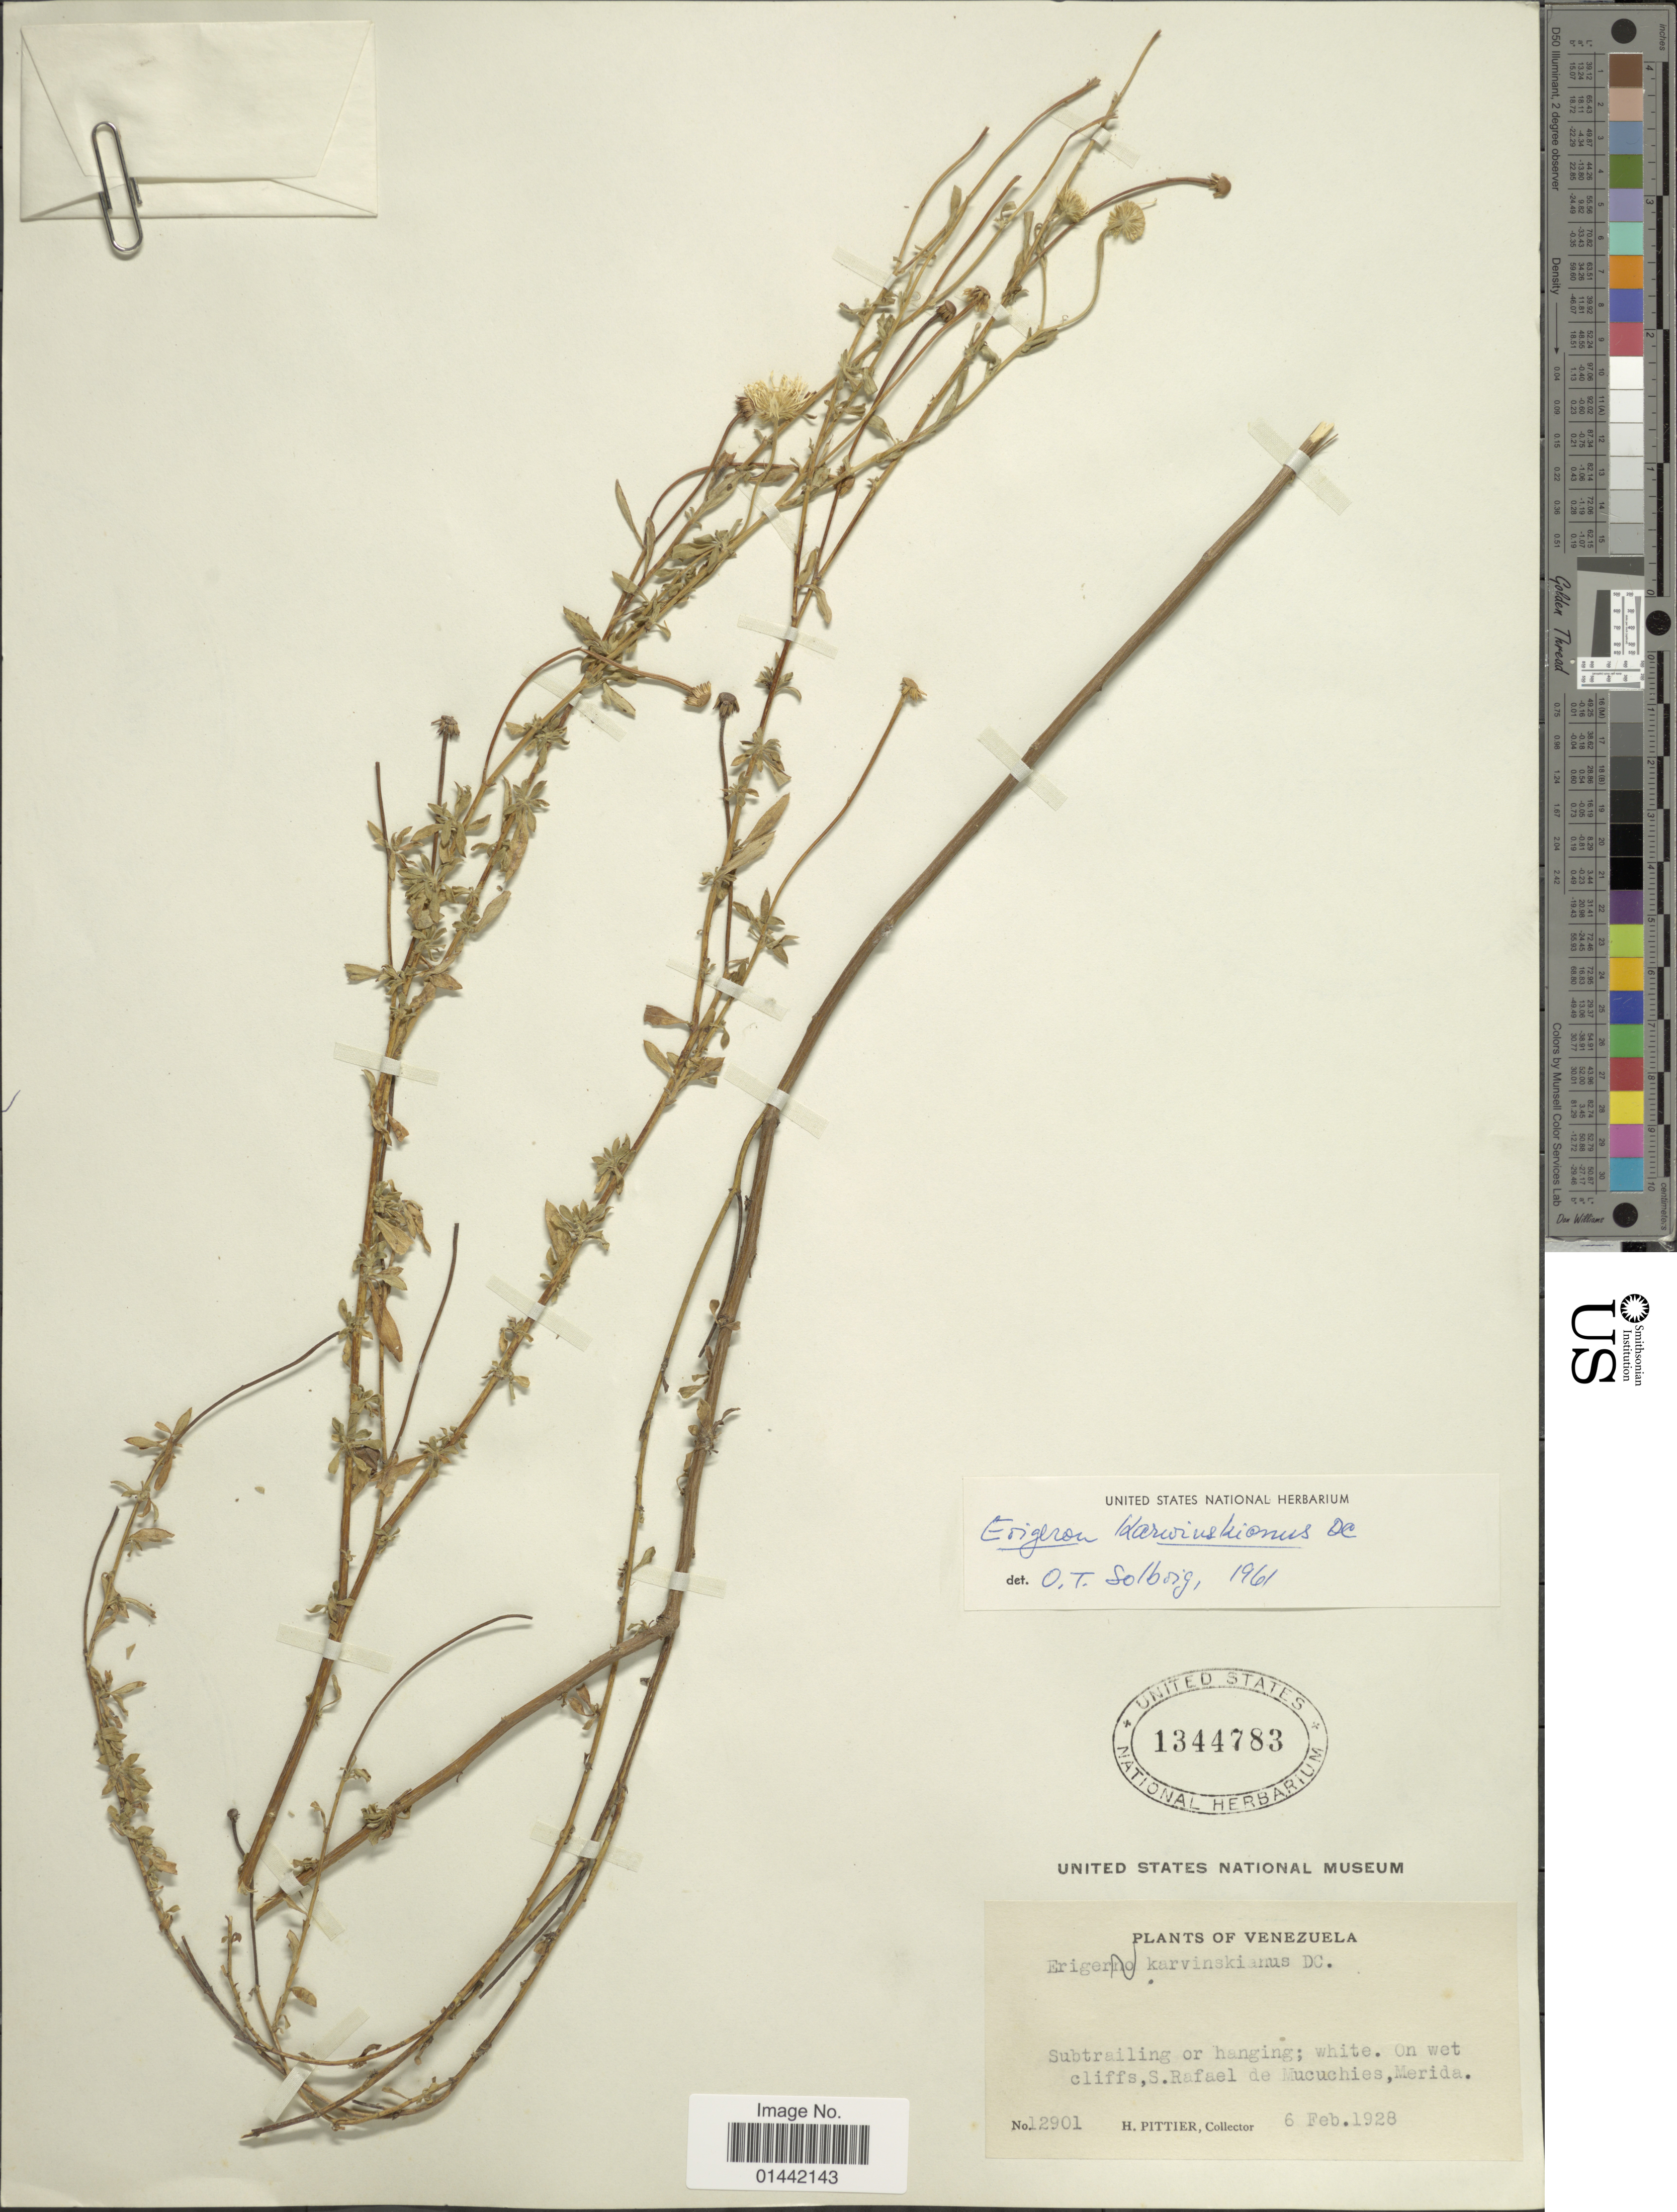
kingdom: Plantae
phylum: Tracheophyta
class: Magnoliopsida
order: Asterales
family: Asteraceae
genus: Erigeron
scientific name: Erigeron karvinskianus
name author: DC.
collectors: H. F. Pittier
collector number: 12901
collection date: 1928-02-06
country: Venezuela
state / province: Mérida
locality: Suntrailing or hanging, on wet cliffs, S.Rafael de Mucuchies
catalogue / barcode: US 1344783